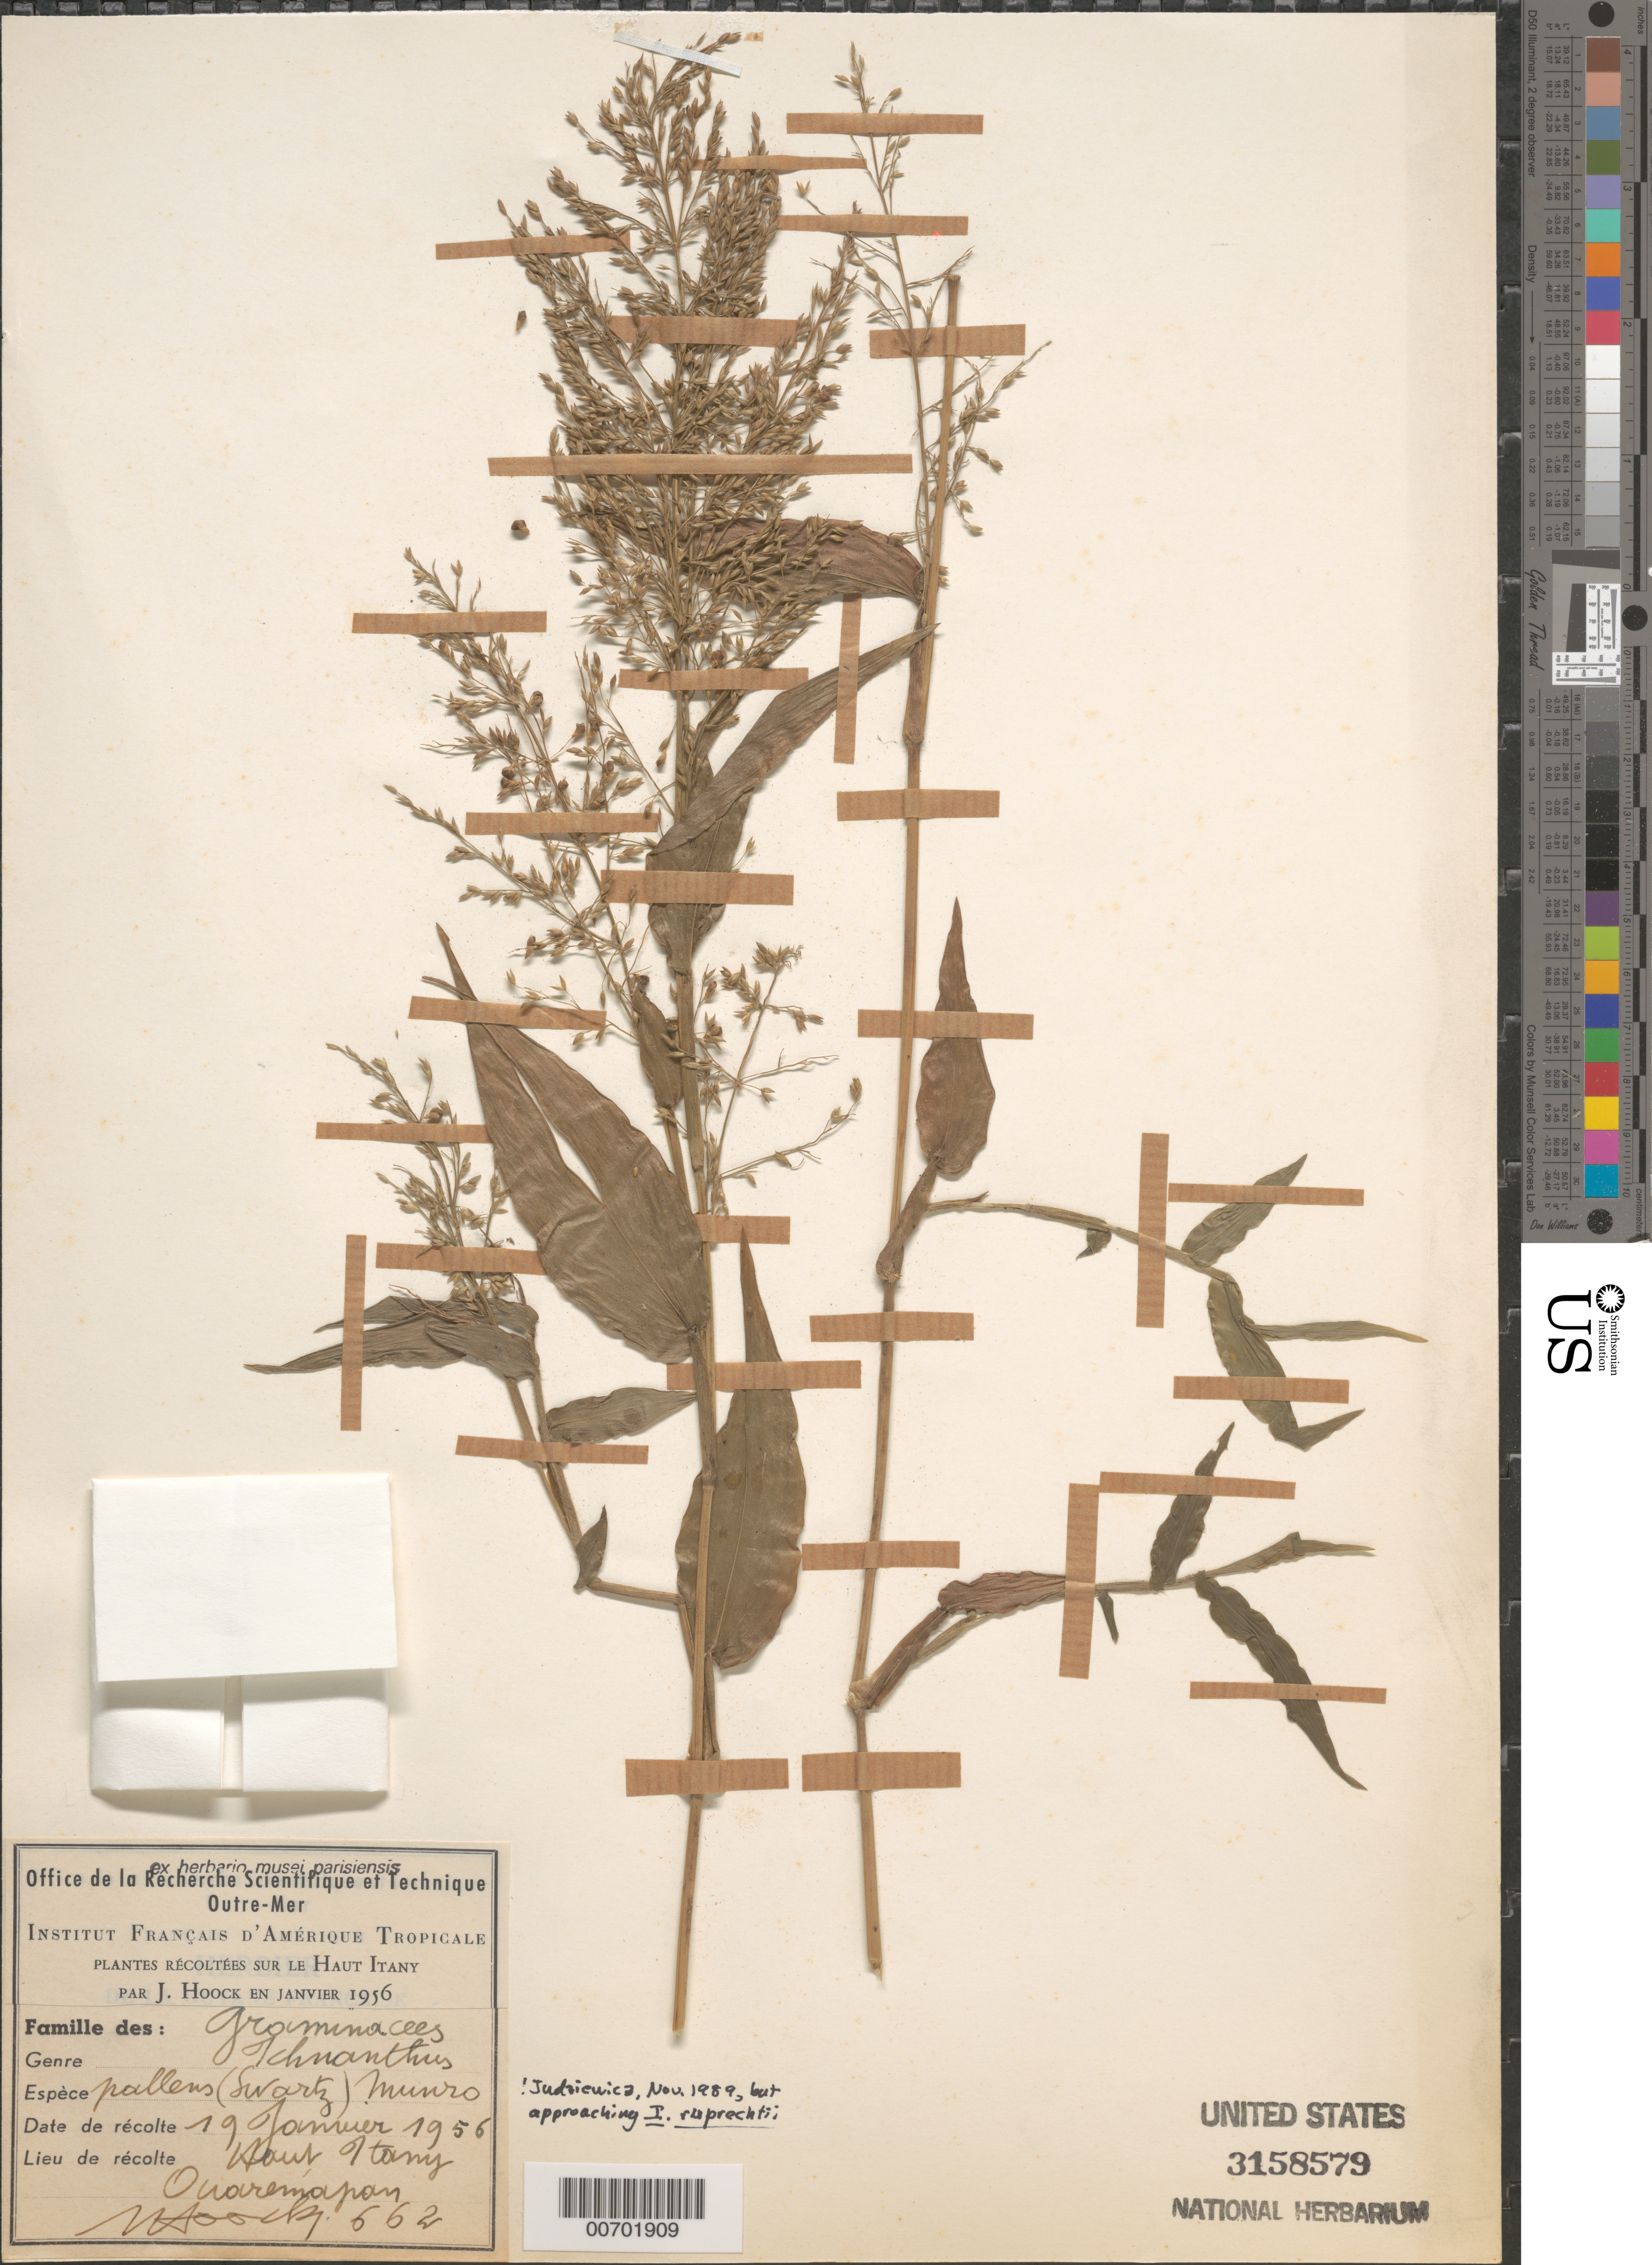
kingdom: Plantae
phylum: Tracheophyta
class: Liliopsida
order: Poales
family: Poaceae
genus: Ichnanthus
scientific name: Ichnanthus pallens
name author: (Sw.) Munro ex Benth.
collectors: J. Hoock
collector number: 662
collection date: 1956-01-19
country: French Guiana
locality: Sur le Haut Itany. Haut Itany. Ouaremapan.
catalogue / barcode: US 3158579